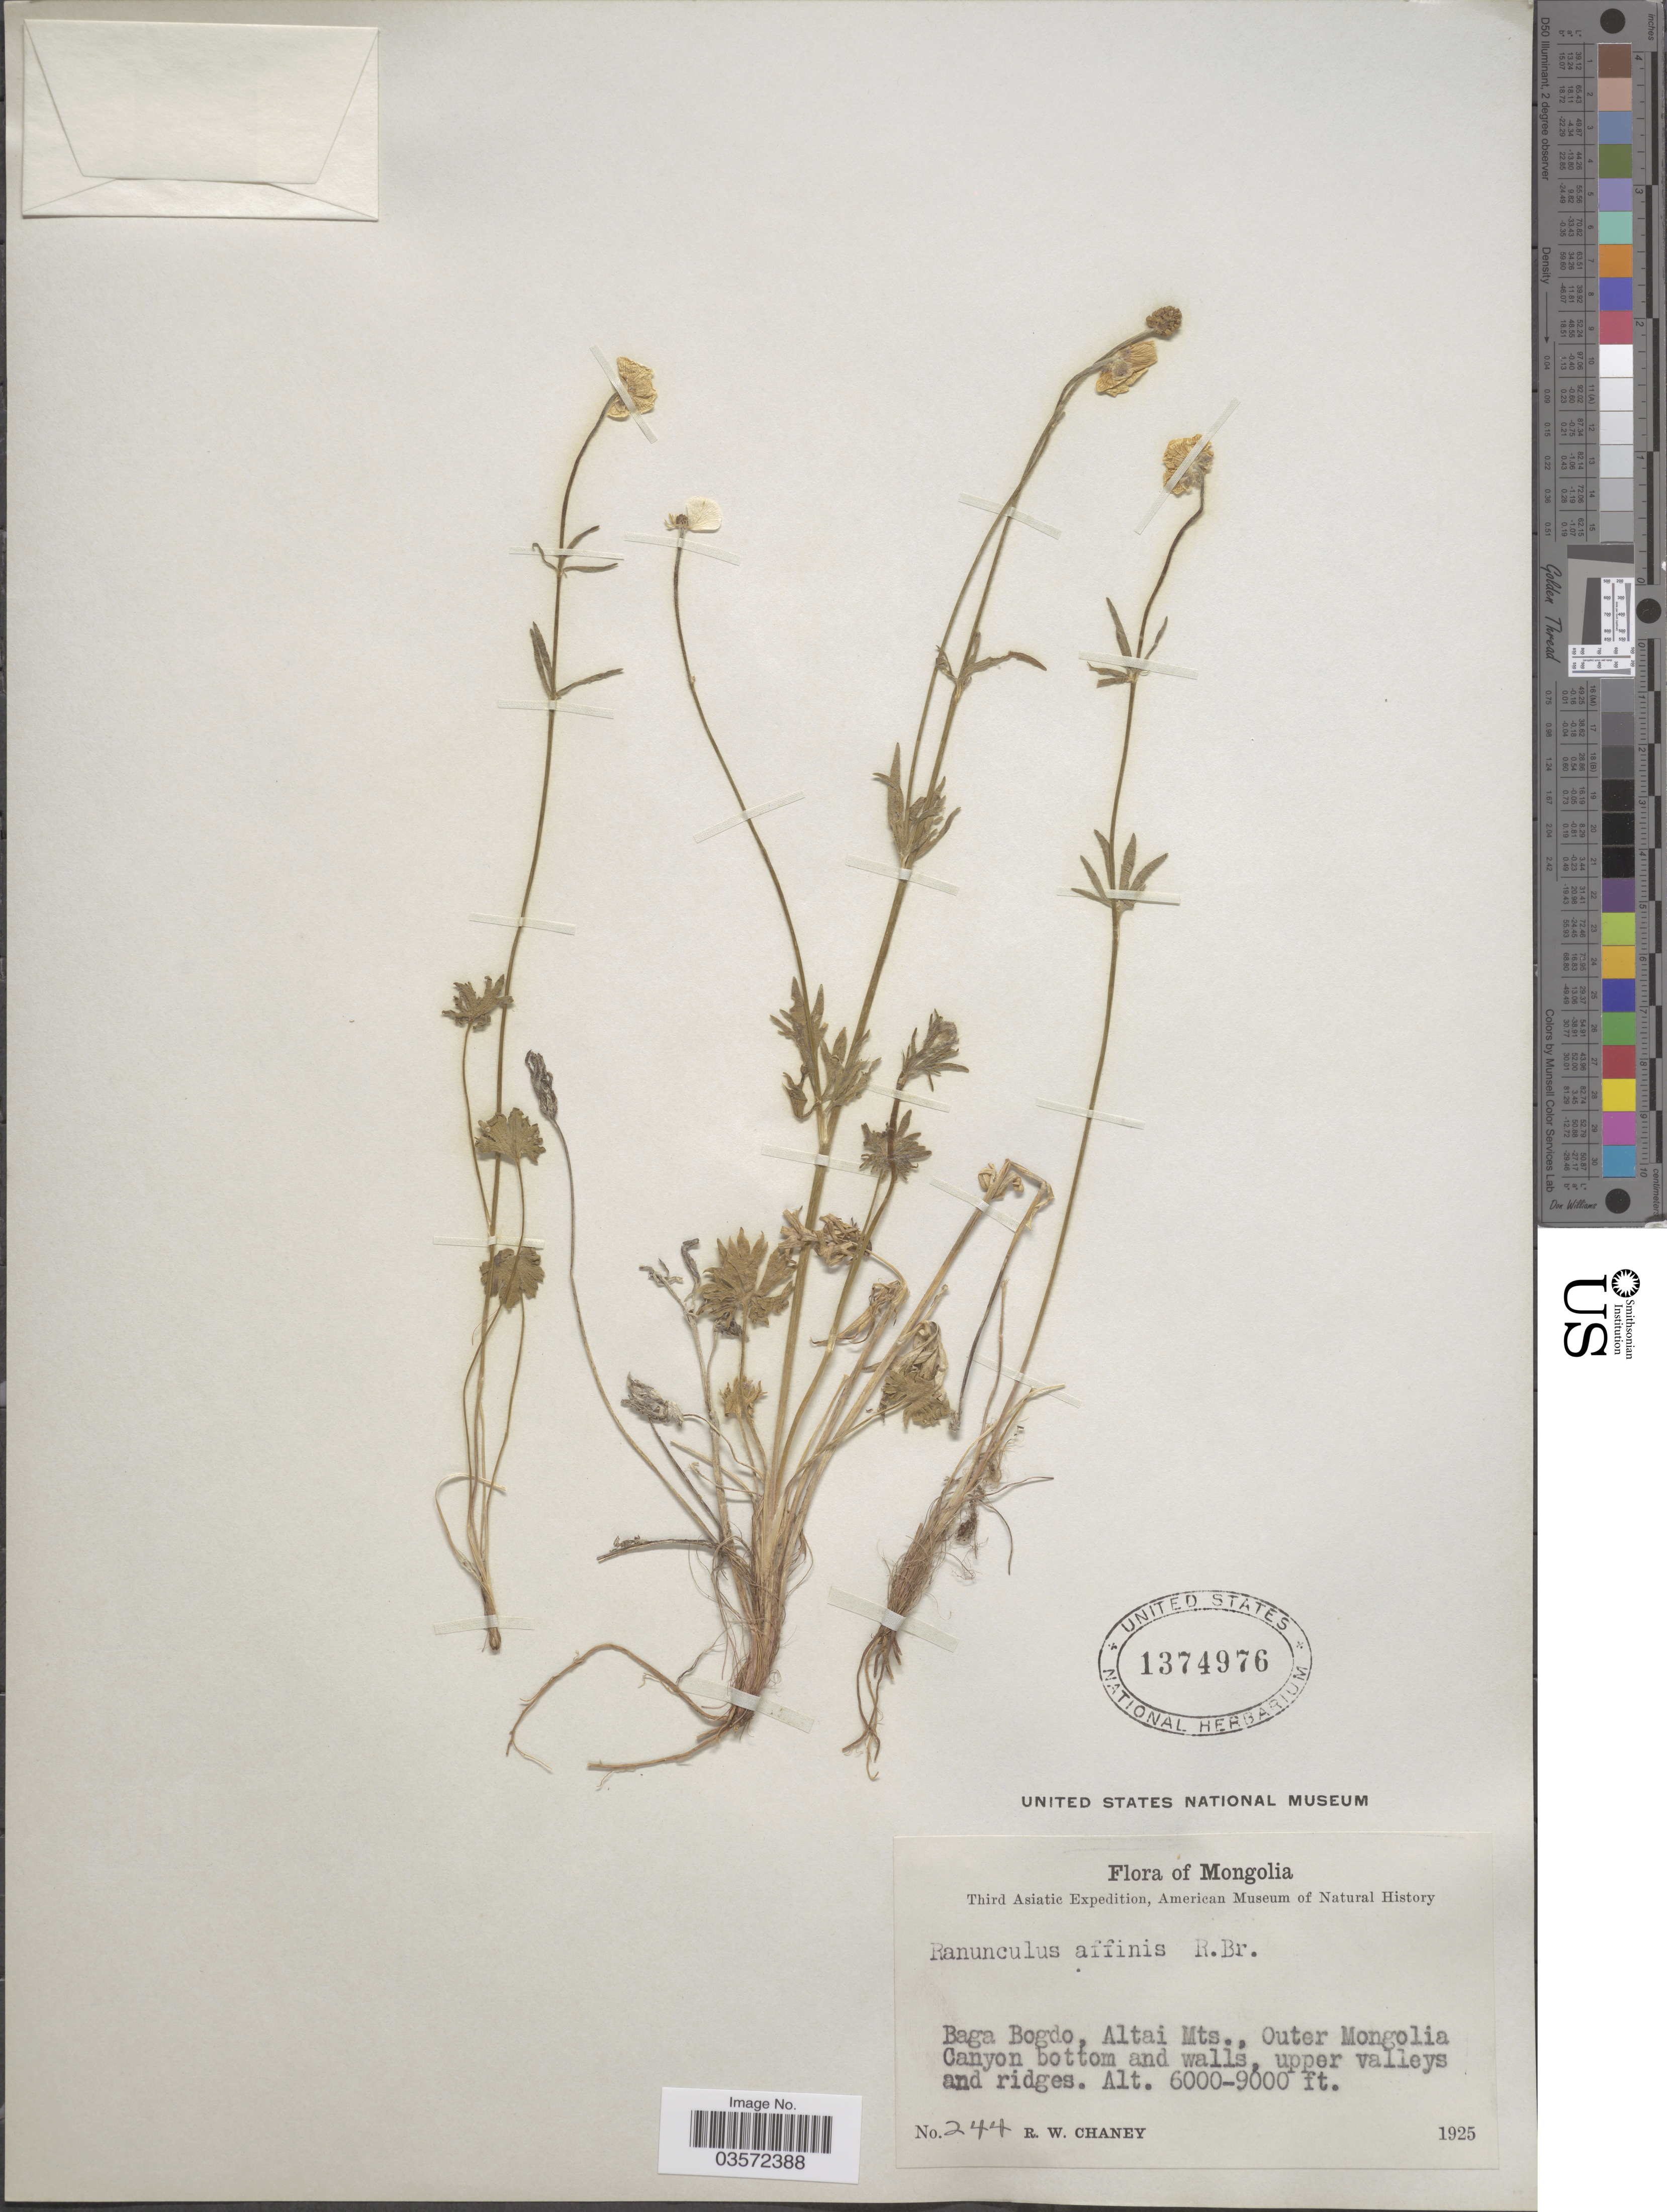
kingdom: Plantae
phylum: Tracheophyta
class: Magnoliopsida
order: Ranunculales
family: Ranunculaceae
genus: Ranunculus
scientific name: Ranunculus affinis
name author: R. Br.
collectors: R. Chaney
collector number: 244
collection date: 1925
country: Mongolia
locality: Baga Bogdo, Altai Mts., Outer Mongolia Canyon bottom and walls, upper valleys and ridges.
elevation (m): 1829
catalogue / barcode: US 1374976